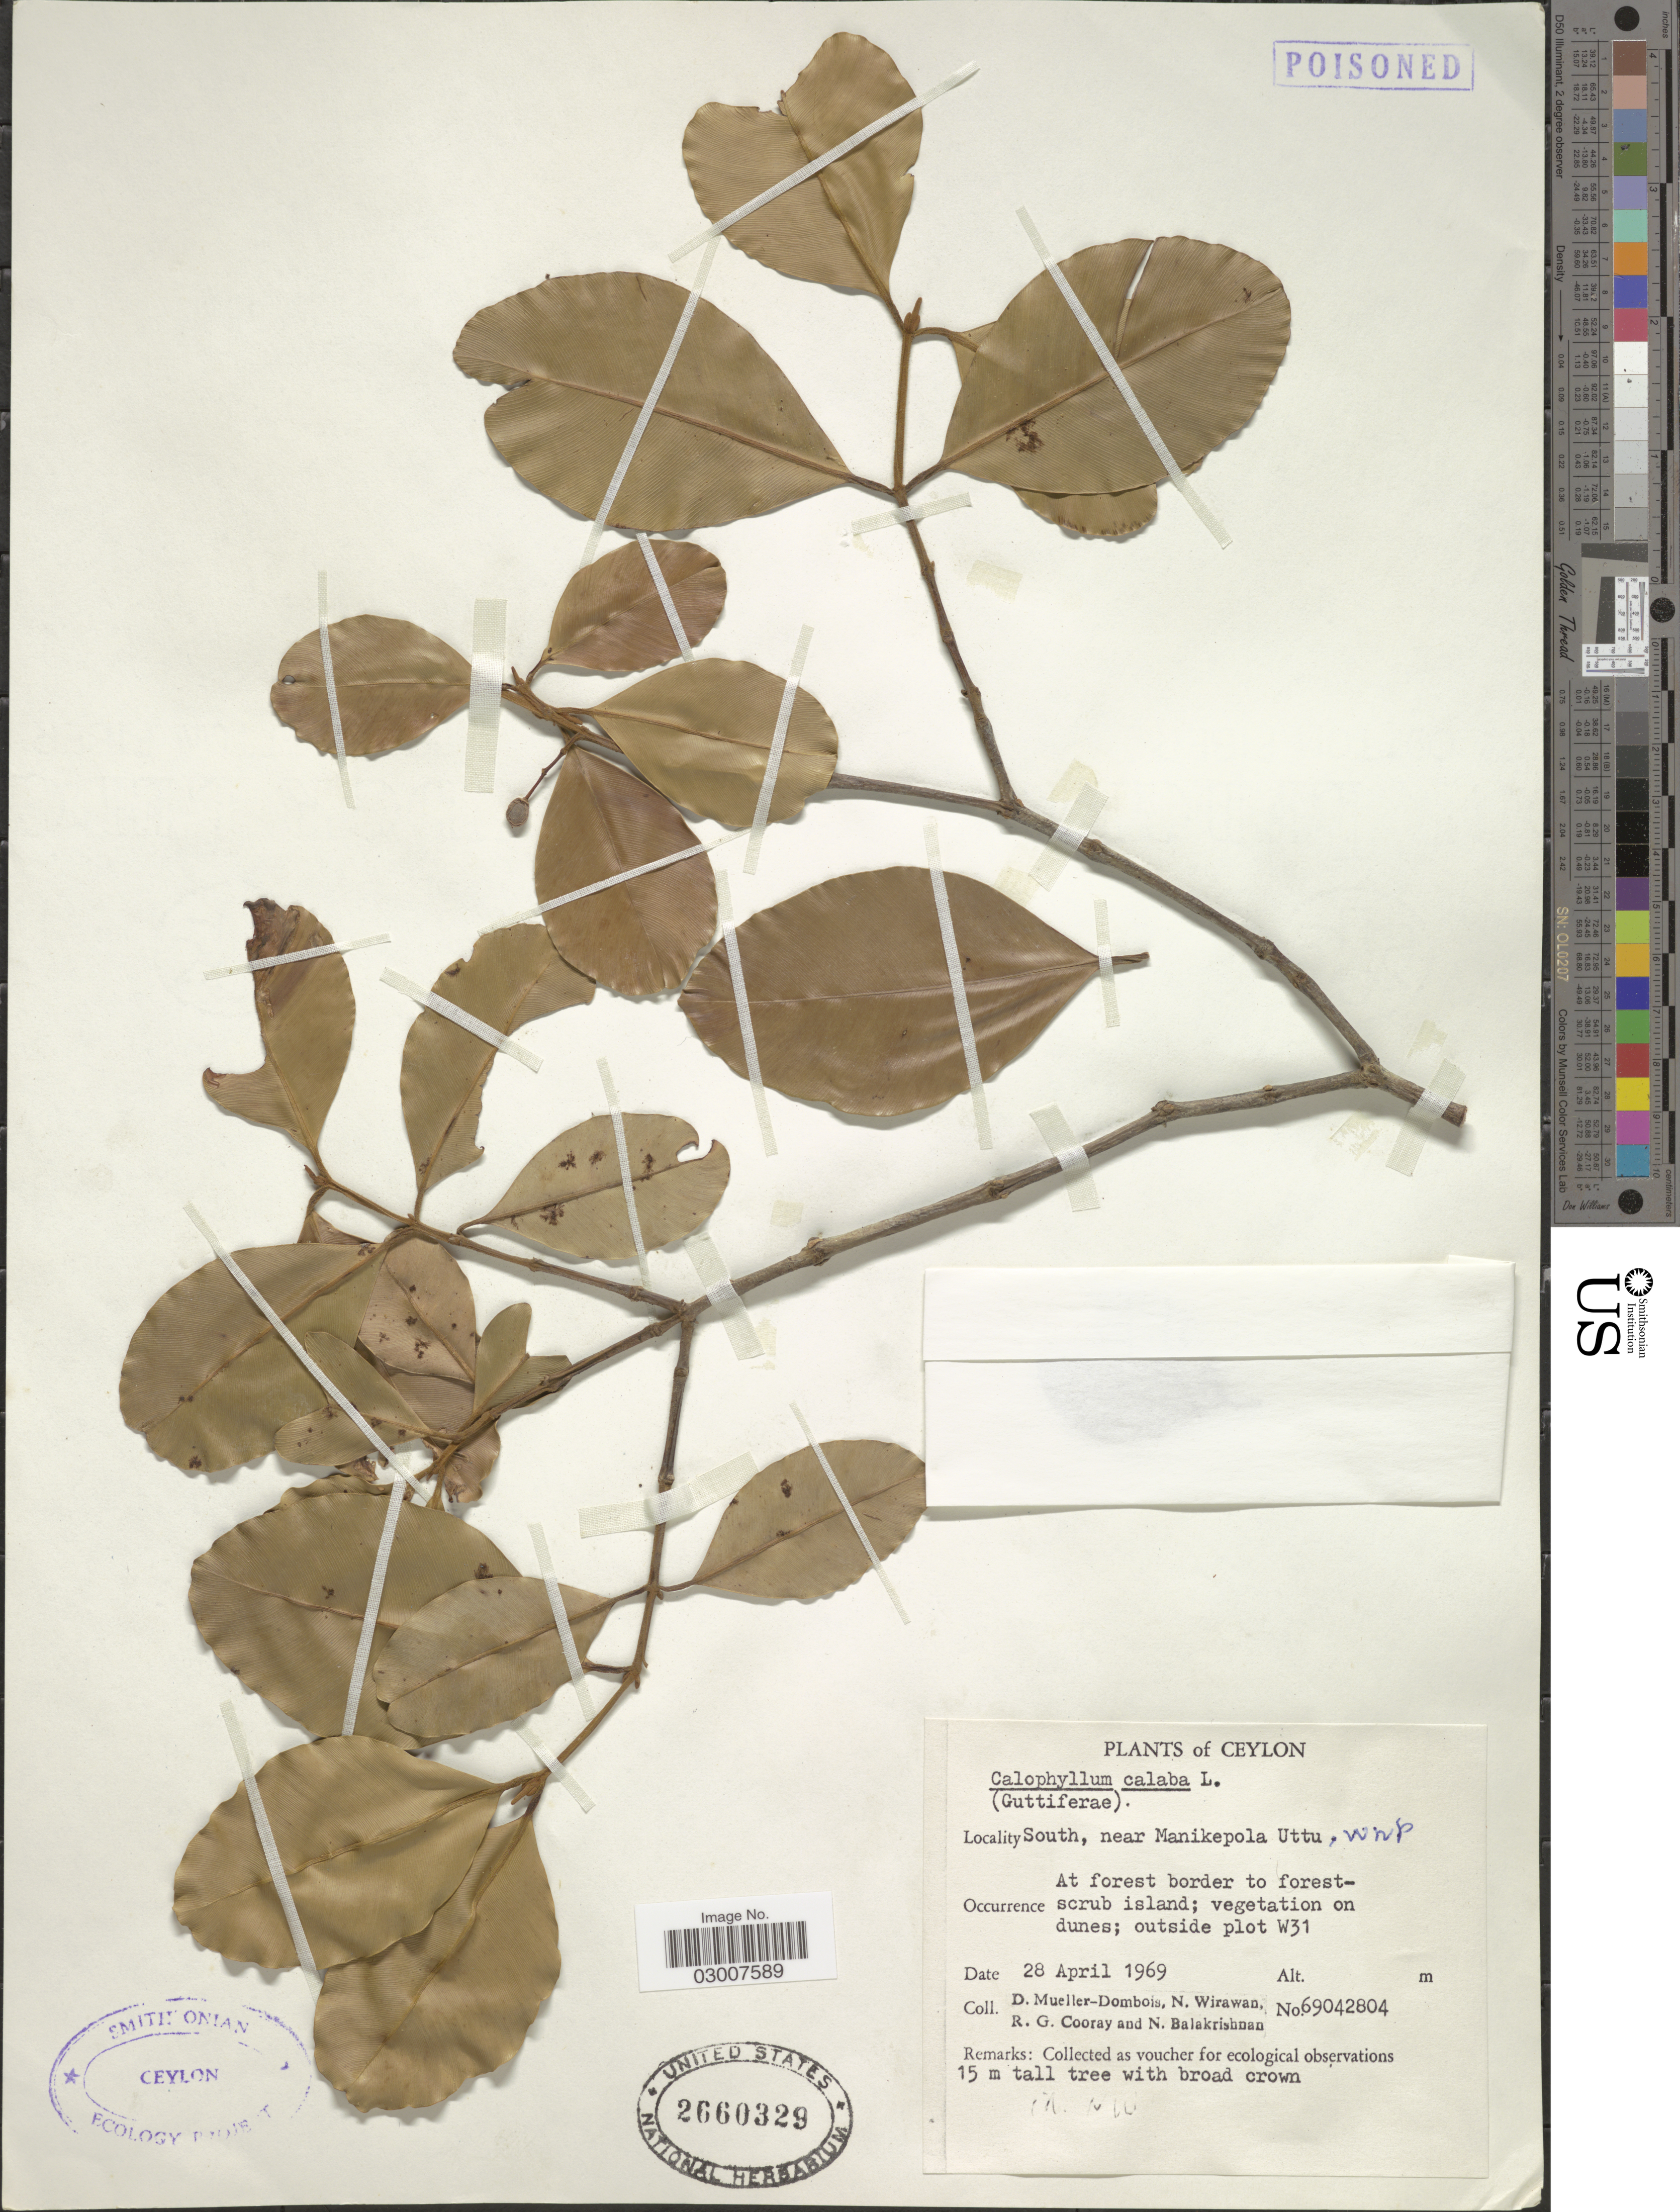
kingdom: Plantae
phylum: Tracheophyta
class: Magnoliopsida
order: Malpighiales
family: Calophyllaceae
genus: Calophyllum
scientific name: Calophyllum calaba var. calaba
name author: L.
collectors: D. Mueller-Dombois, N. Wirawan, R. Cooray & N. Balakrishnan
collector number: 69042804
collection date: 1969-04-28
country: Sri Lanka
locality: Ceylon. South, near Manikepola Uttu, wnp Outside plot W31.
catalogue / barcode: US 2660329